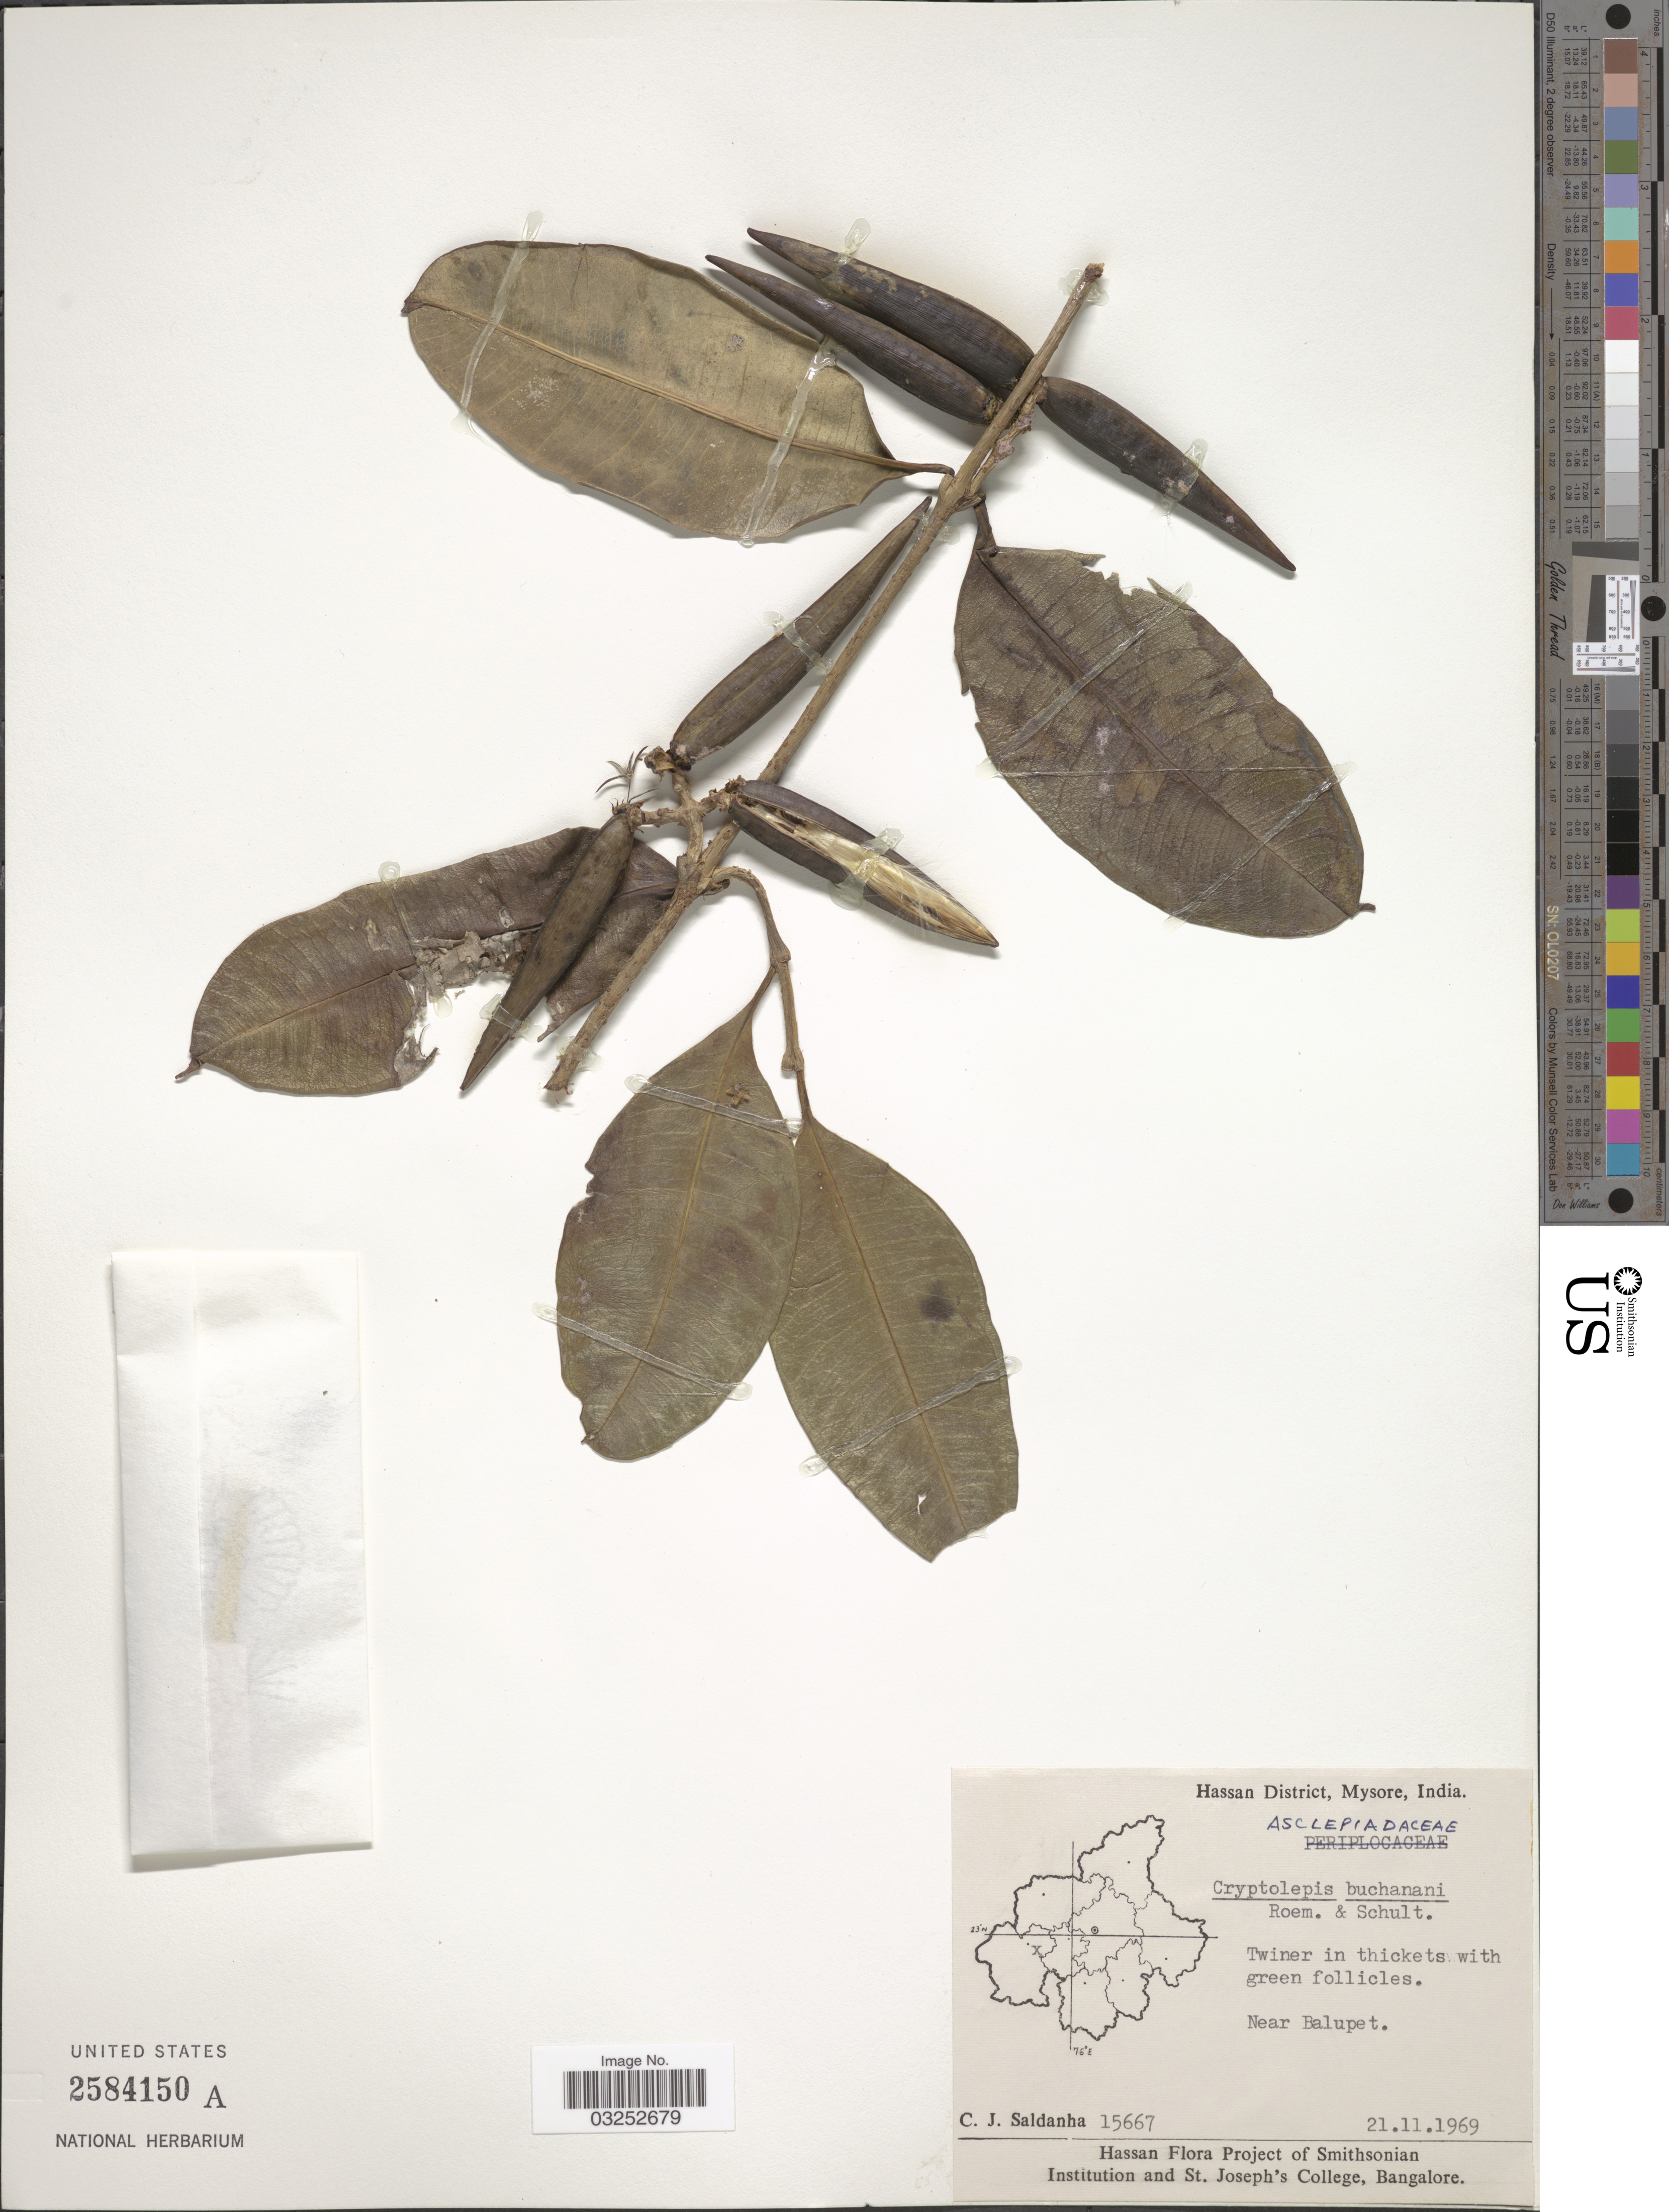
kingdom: Plantae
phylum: Tracheophyta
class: Magnoliopsida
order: Gentianales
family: Apocynaceae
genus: Cryptolepis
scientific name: Cryptolepis buchananii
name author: Roem. & Schult.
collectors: C. J. Saldanha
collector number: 15667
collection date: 1969-11-21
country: India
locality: Hassan District, Mysore, India, Near Balupet.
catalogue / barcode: US 2584150A